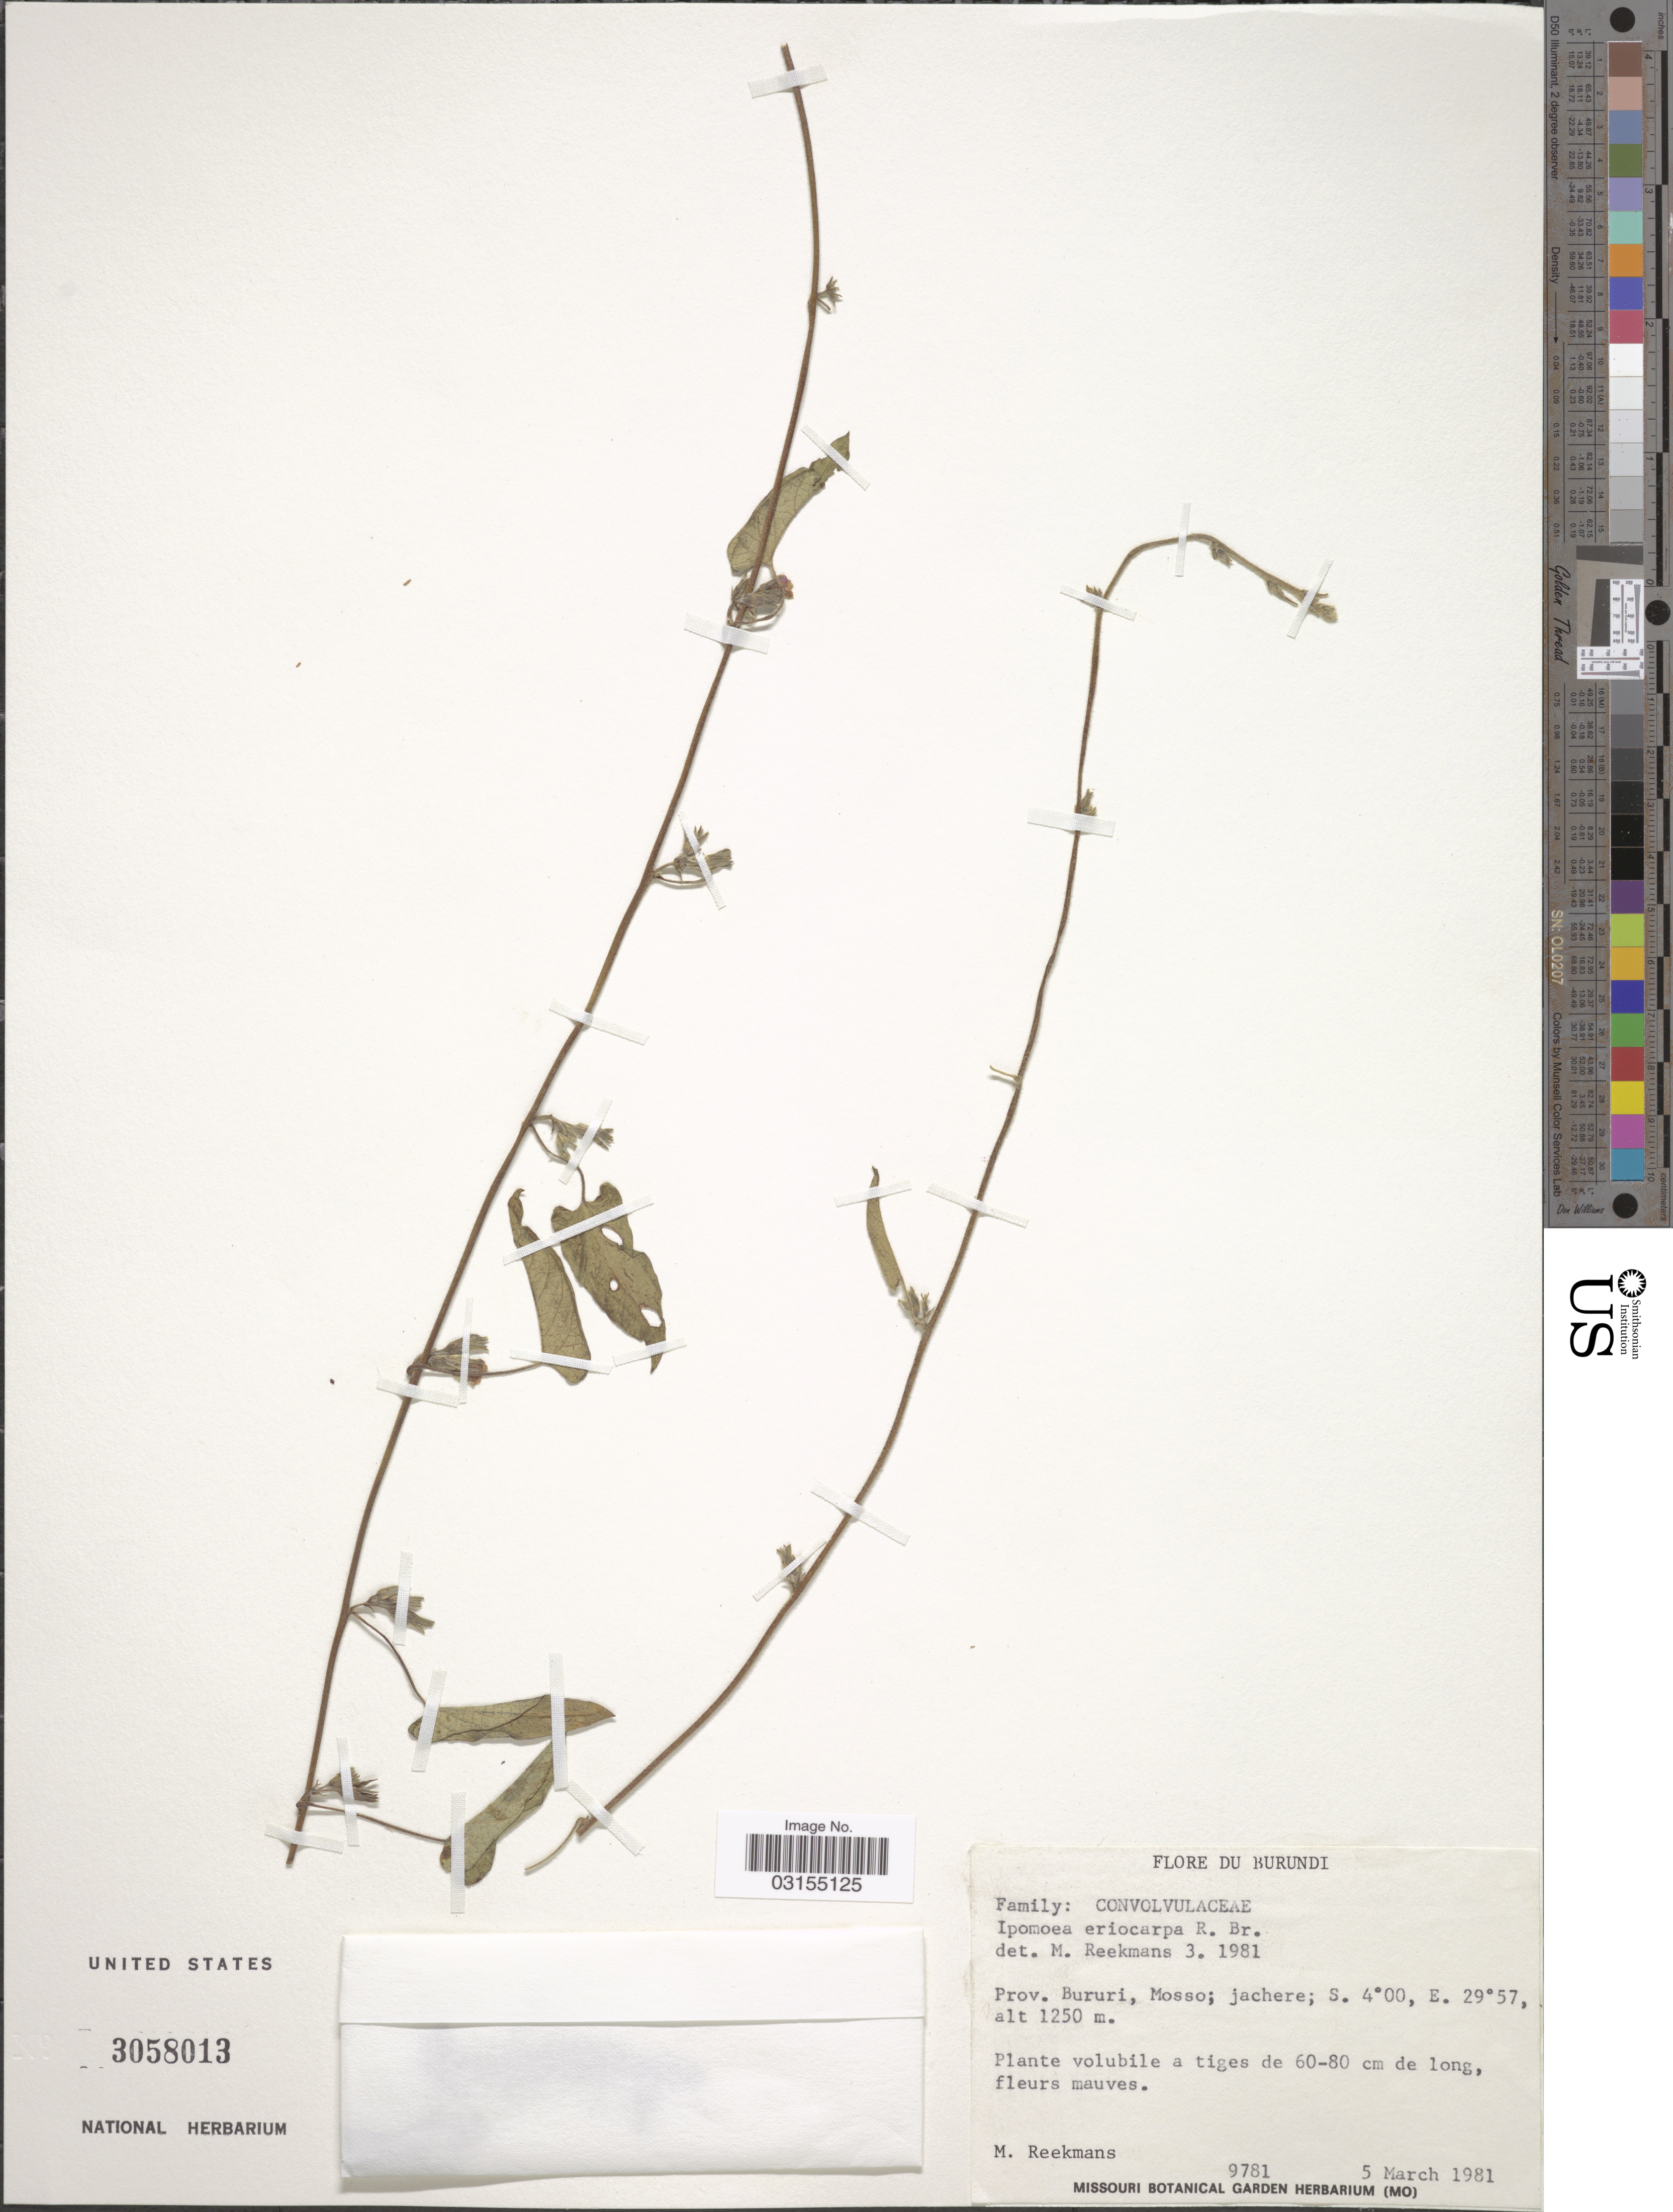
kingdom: Plantae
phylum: Tracheophyta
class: Magnoliopsida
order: Solanales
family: Convolvulaceae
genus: Ipomoea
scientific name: Ipomoea eriocarpa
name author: R. Br.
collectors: M. Reekmans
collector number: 9781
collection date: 1981-03-05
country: Burundi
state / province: Bururi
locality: Mosso.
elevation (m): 1250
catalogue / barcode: US 3058013